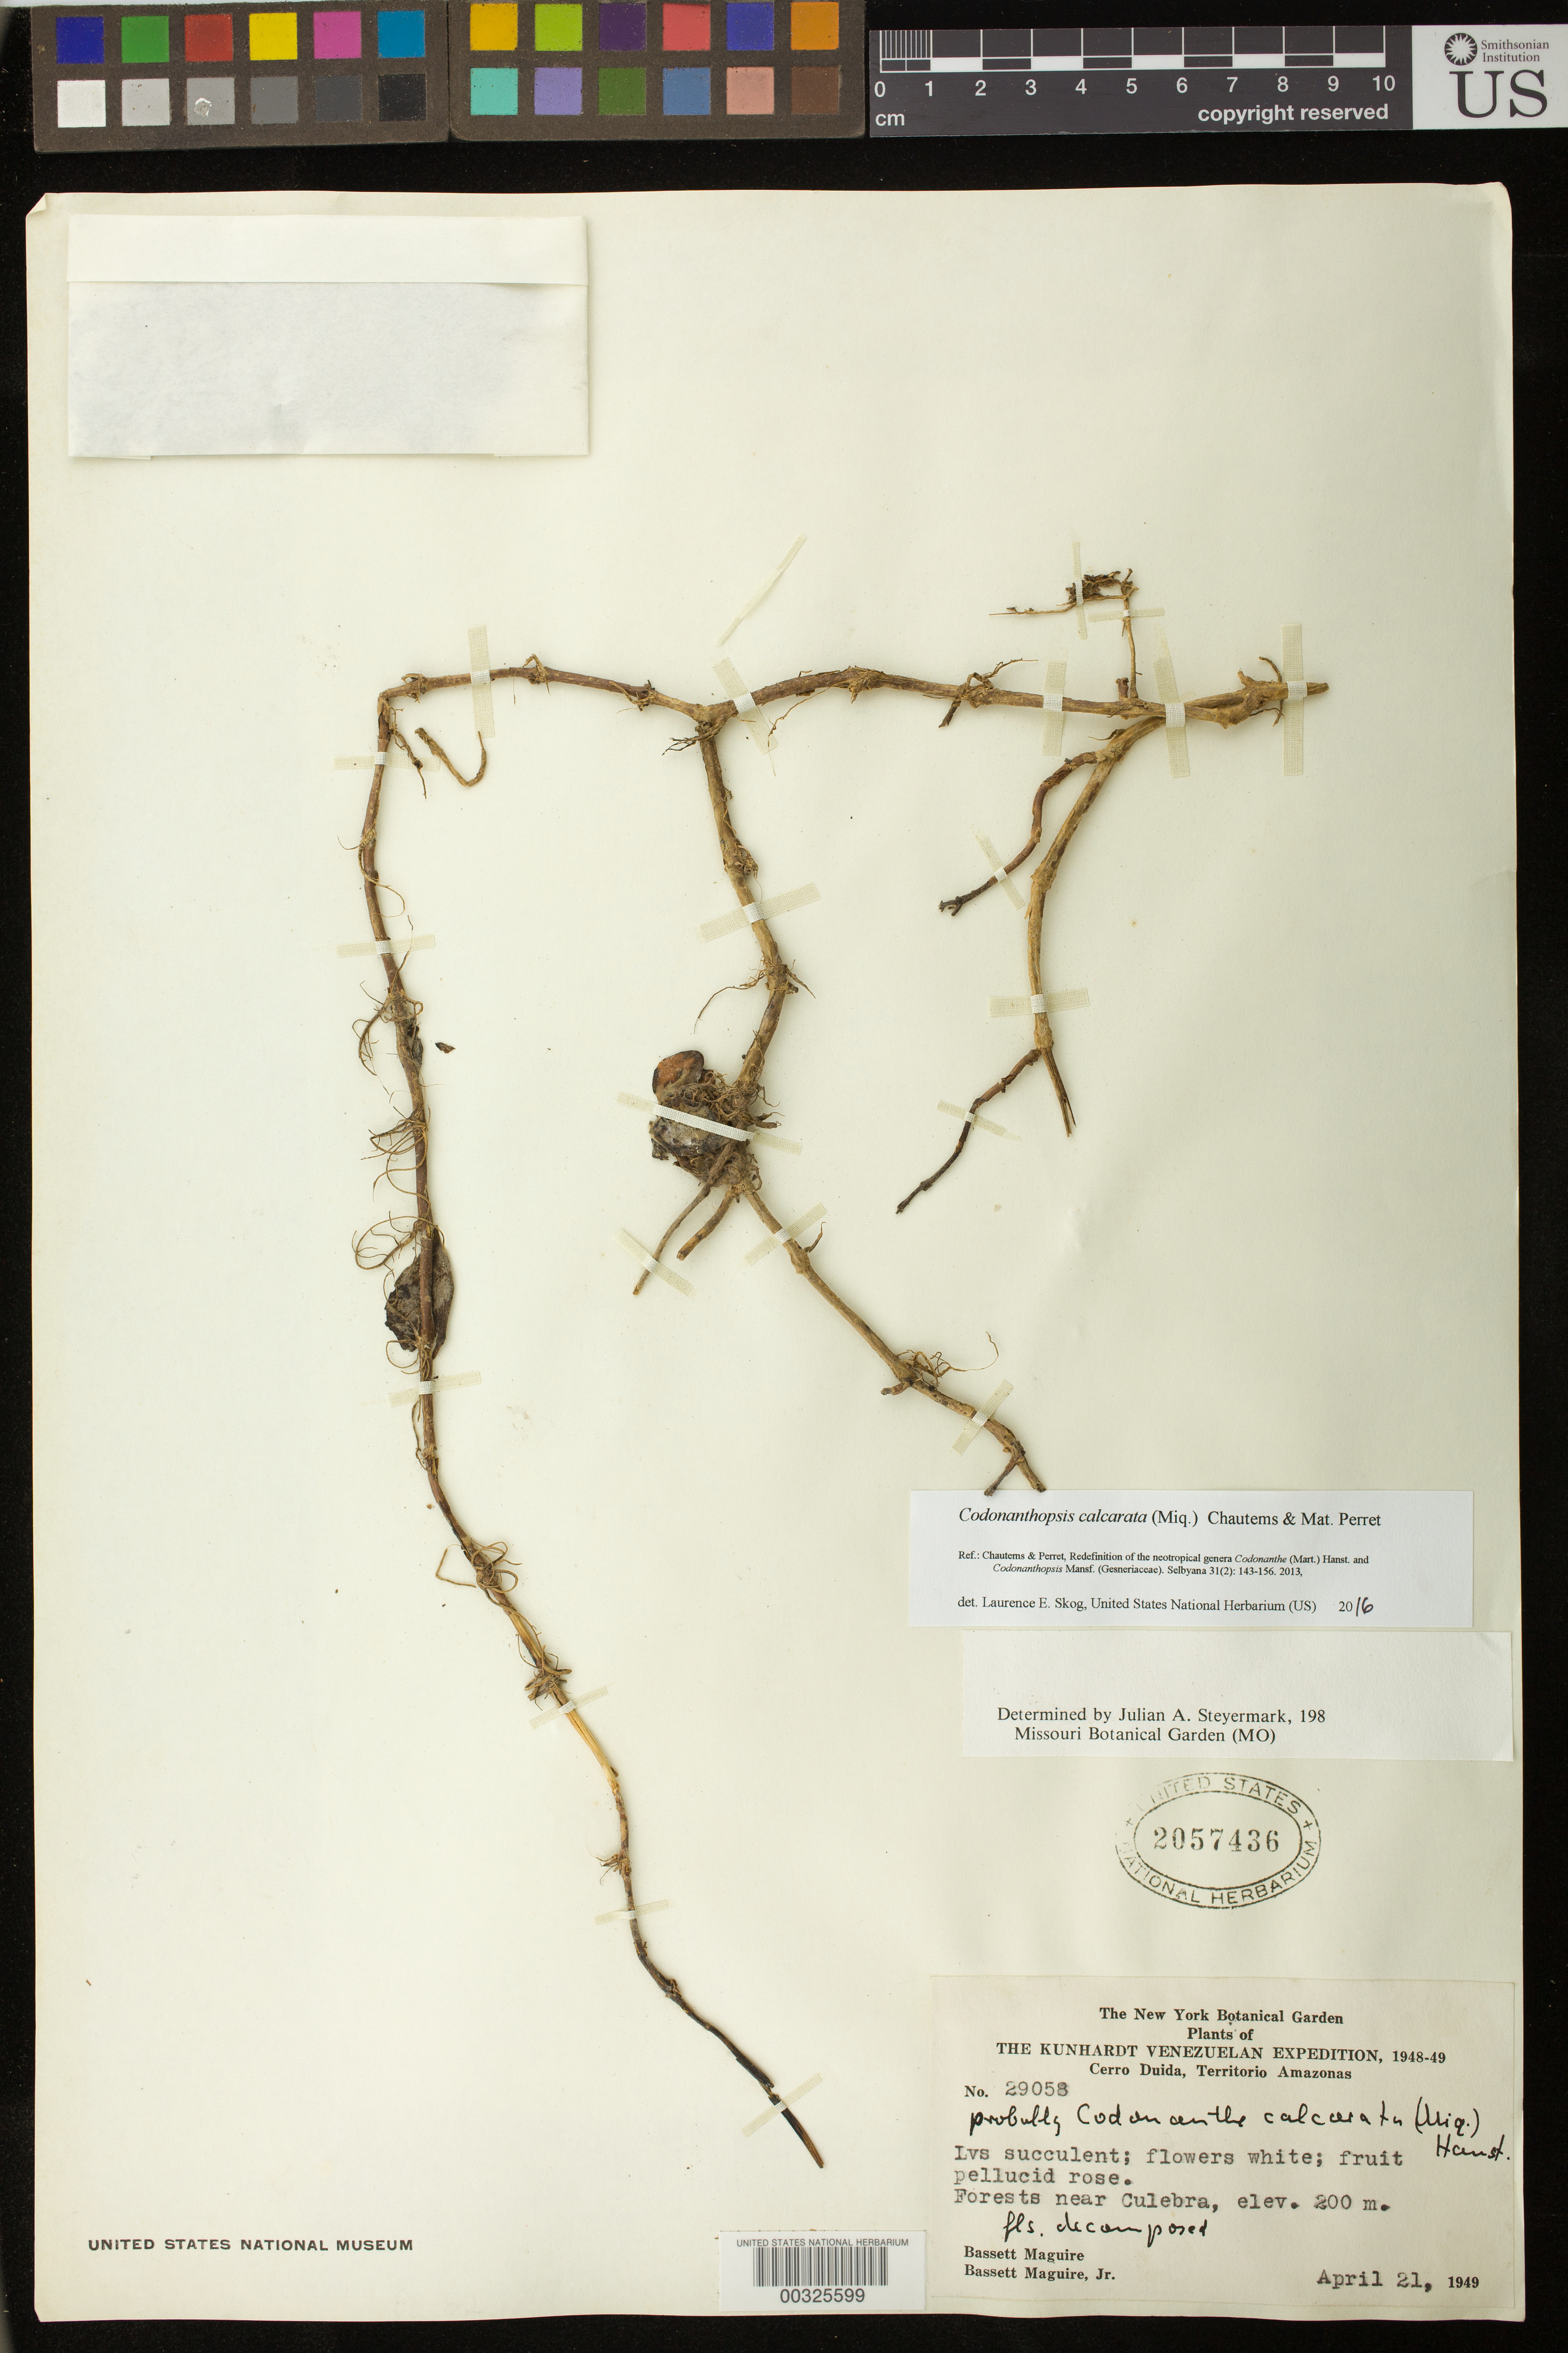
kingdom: Plantae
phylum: Tracheophyta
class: Magnoliopsida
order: Lamiales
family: Gesneriaceae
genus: Codonanthopsis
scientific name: Codonanthopsis calcarata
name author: (Miq.) Chautems & Mat.Perret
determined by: Skog, Laurence E.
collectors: B. Maguire & B. Maguire Jr.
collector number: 29058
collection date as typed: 21 Apr 1949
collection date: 1949-04-21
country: Venezuela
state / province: Amazonas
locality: Cerro Duida, forests near Culebra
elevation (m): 200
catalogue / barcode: US 2057436